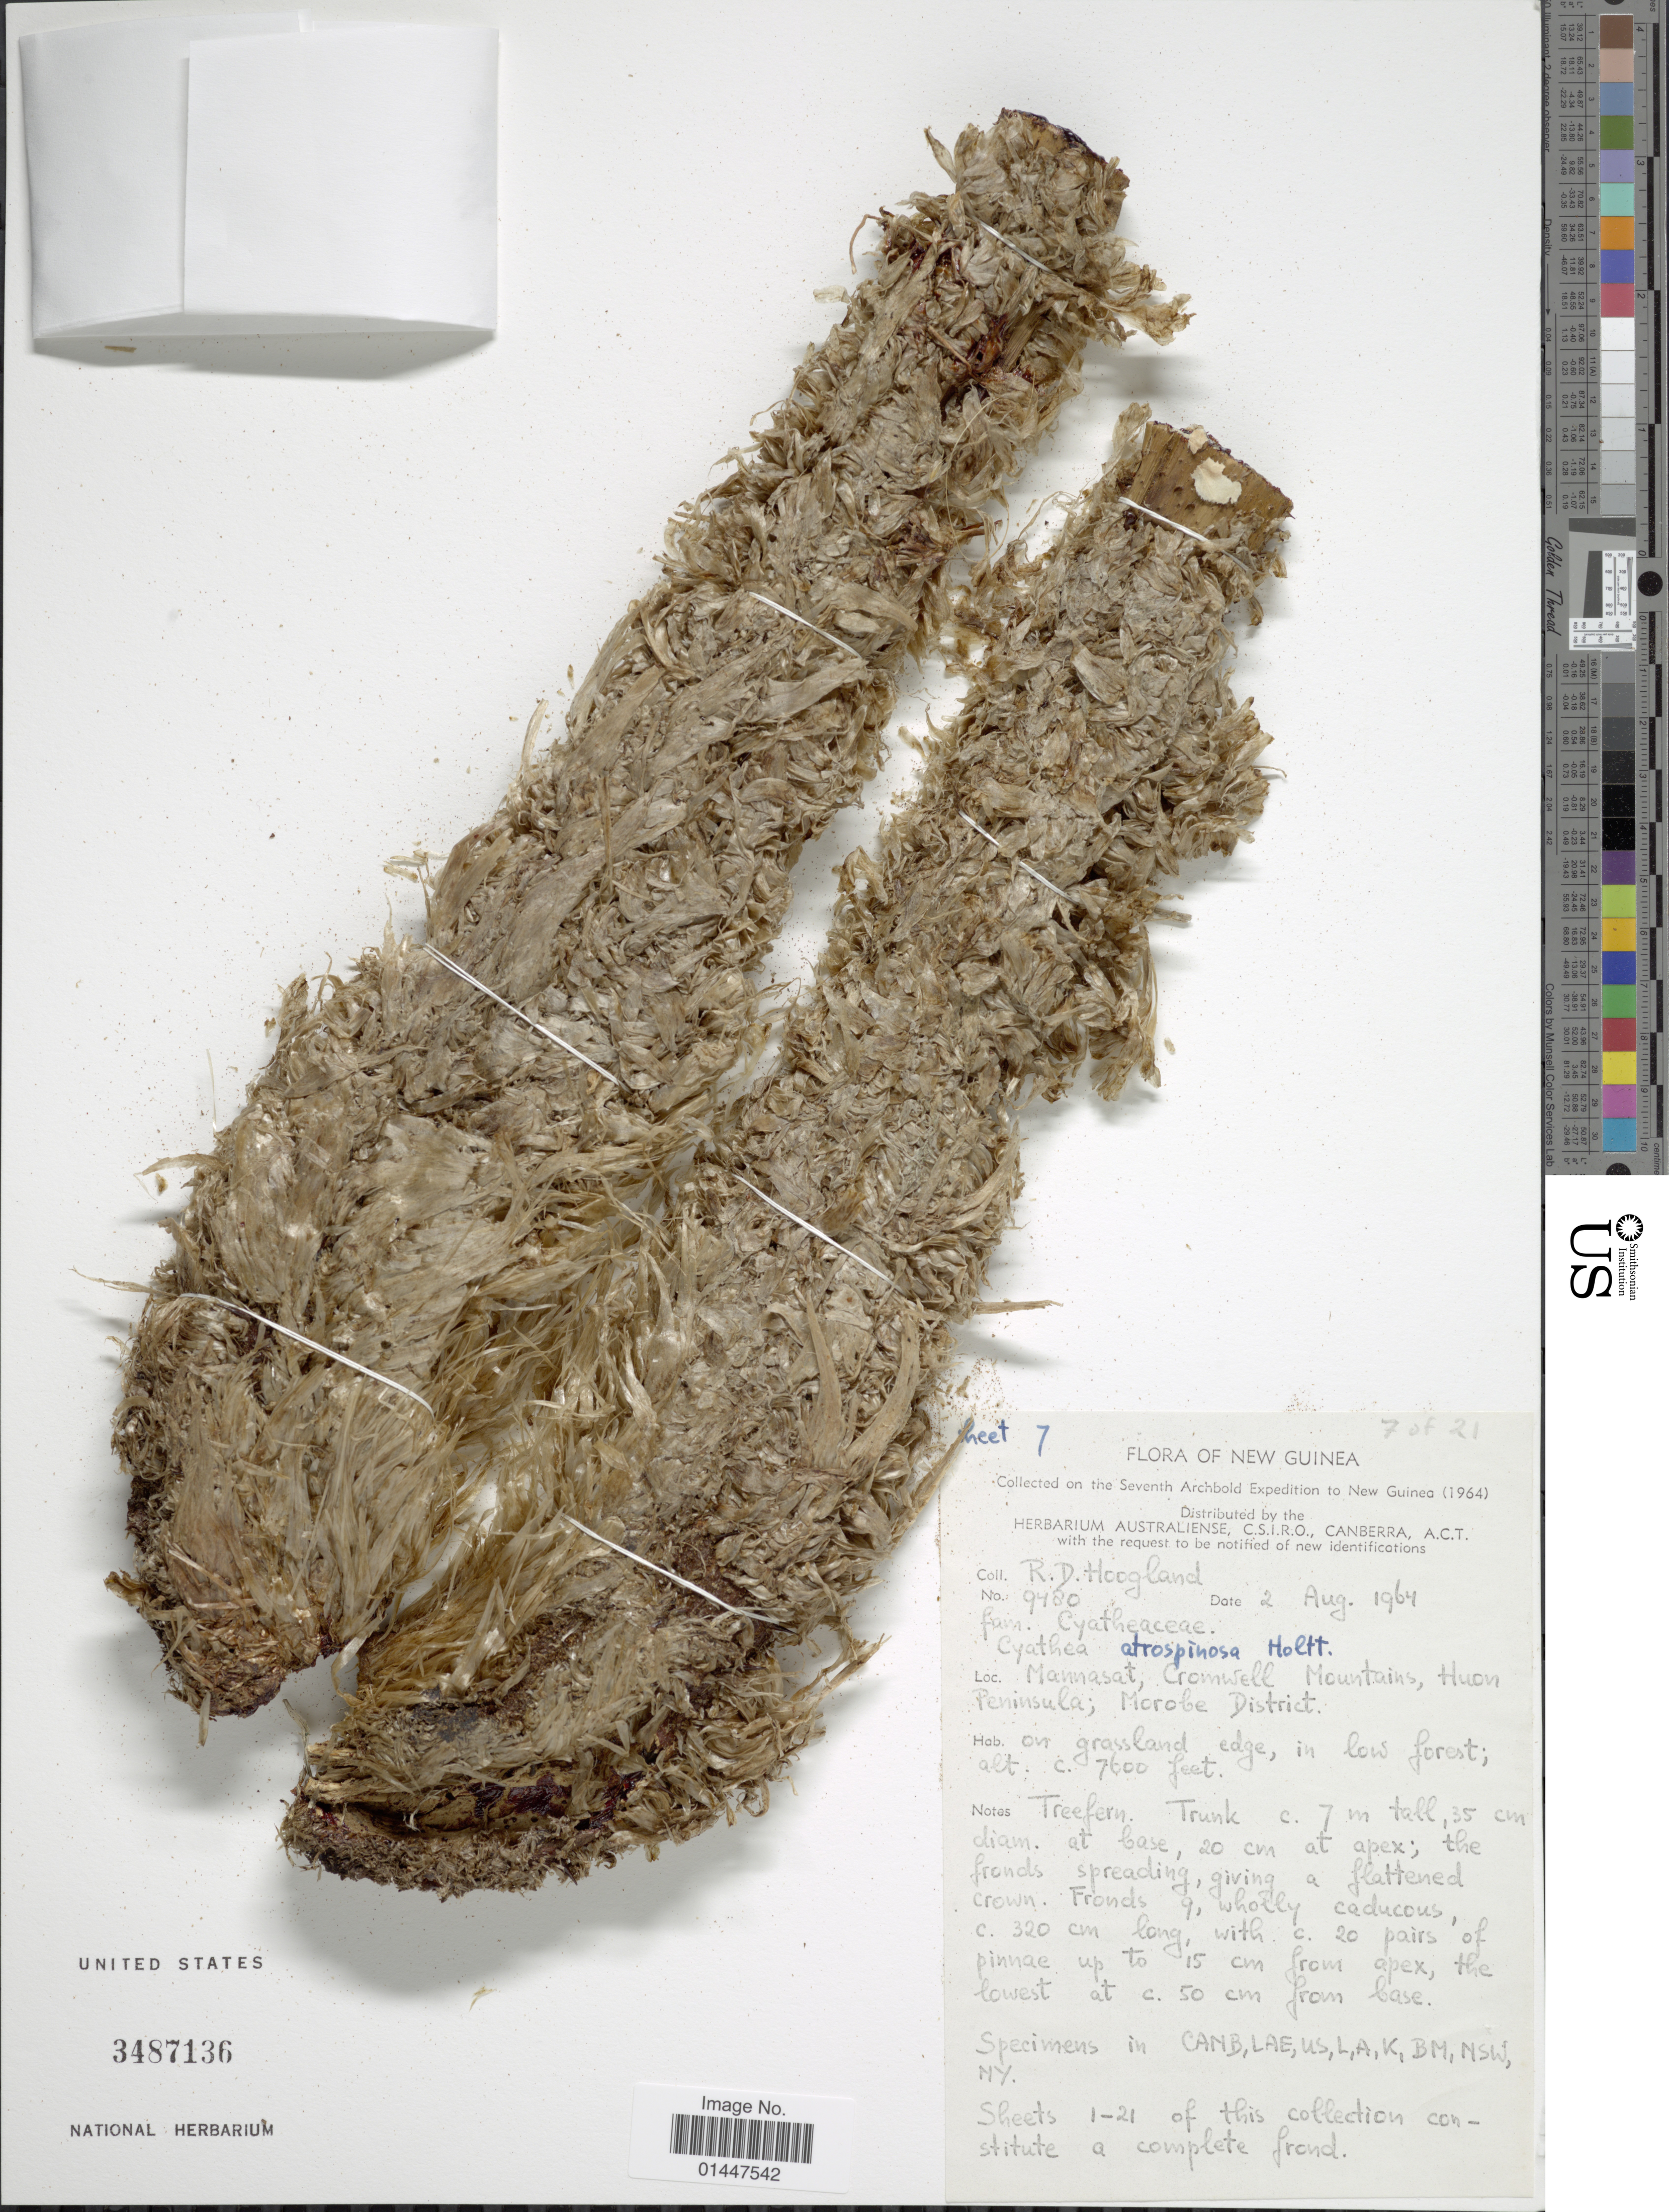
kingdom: Plantae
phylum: Tracheophyta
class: Polypodiopsida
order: Cyatheales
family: Cyatheaceae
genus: Sphaeropteris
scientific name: Sphaeropteris atrospinosa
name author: (Holttum) R.M. Tryon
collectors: R. D. Hoogland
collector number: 9480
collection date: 1964-08-02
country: Papua New Guinea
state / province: Morobe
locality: New Guinea. Mannasat, Cromwell Mountains, Huon Peninsula; Morobe District.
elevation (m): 2316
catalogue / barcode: US 3487136